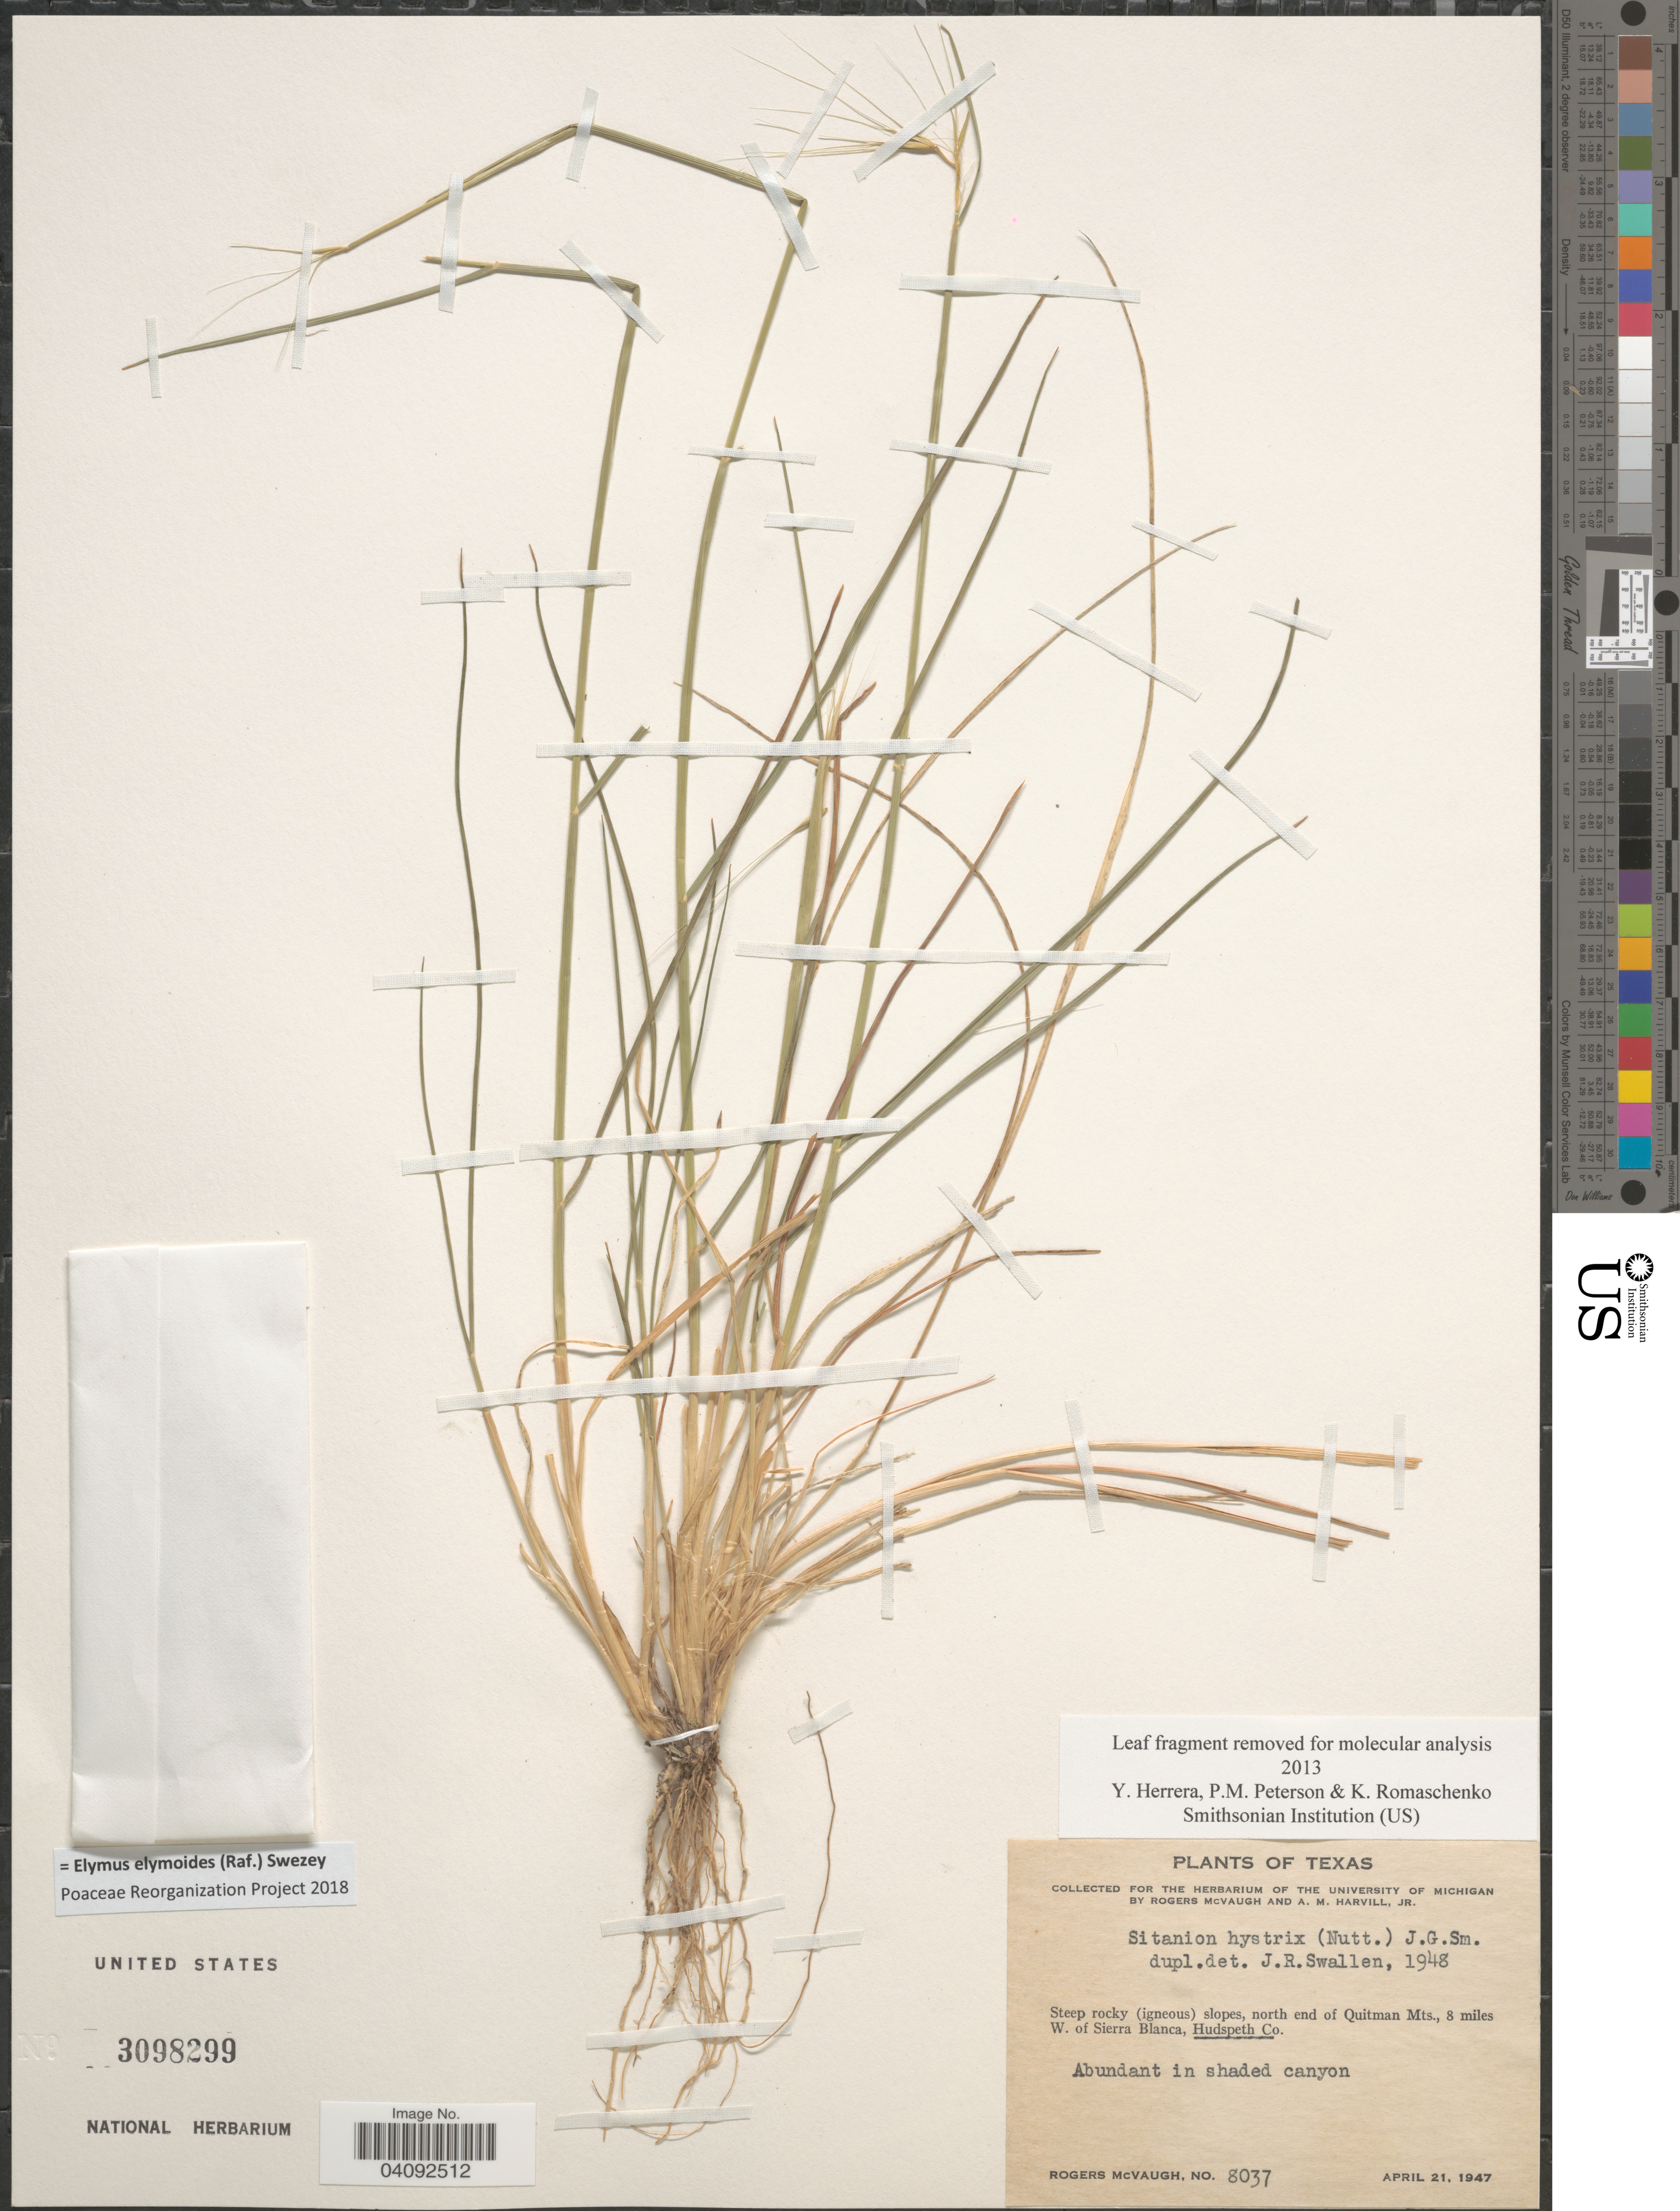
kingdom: Plantae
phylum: Tracheophyta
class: Liliopsida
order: Poales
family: Poaceae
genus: Elymus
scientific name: Elymus elymoides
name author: (Raf.) Swezey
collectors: R. McVaugh & A. Harvill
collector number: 8037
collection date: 1947-04-21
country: United States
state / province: Texas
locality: Steep rocky (igneous) slopes, north end of Quitman Mts., 8 miles W. of Sierra Blanca, Hudspeth Co.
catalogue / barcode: US 3098299